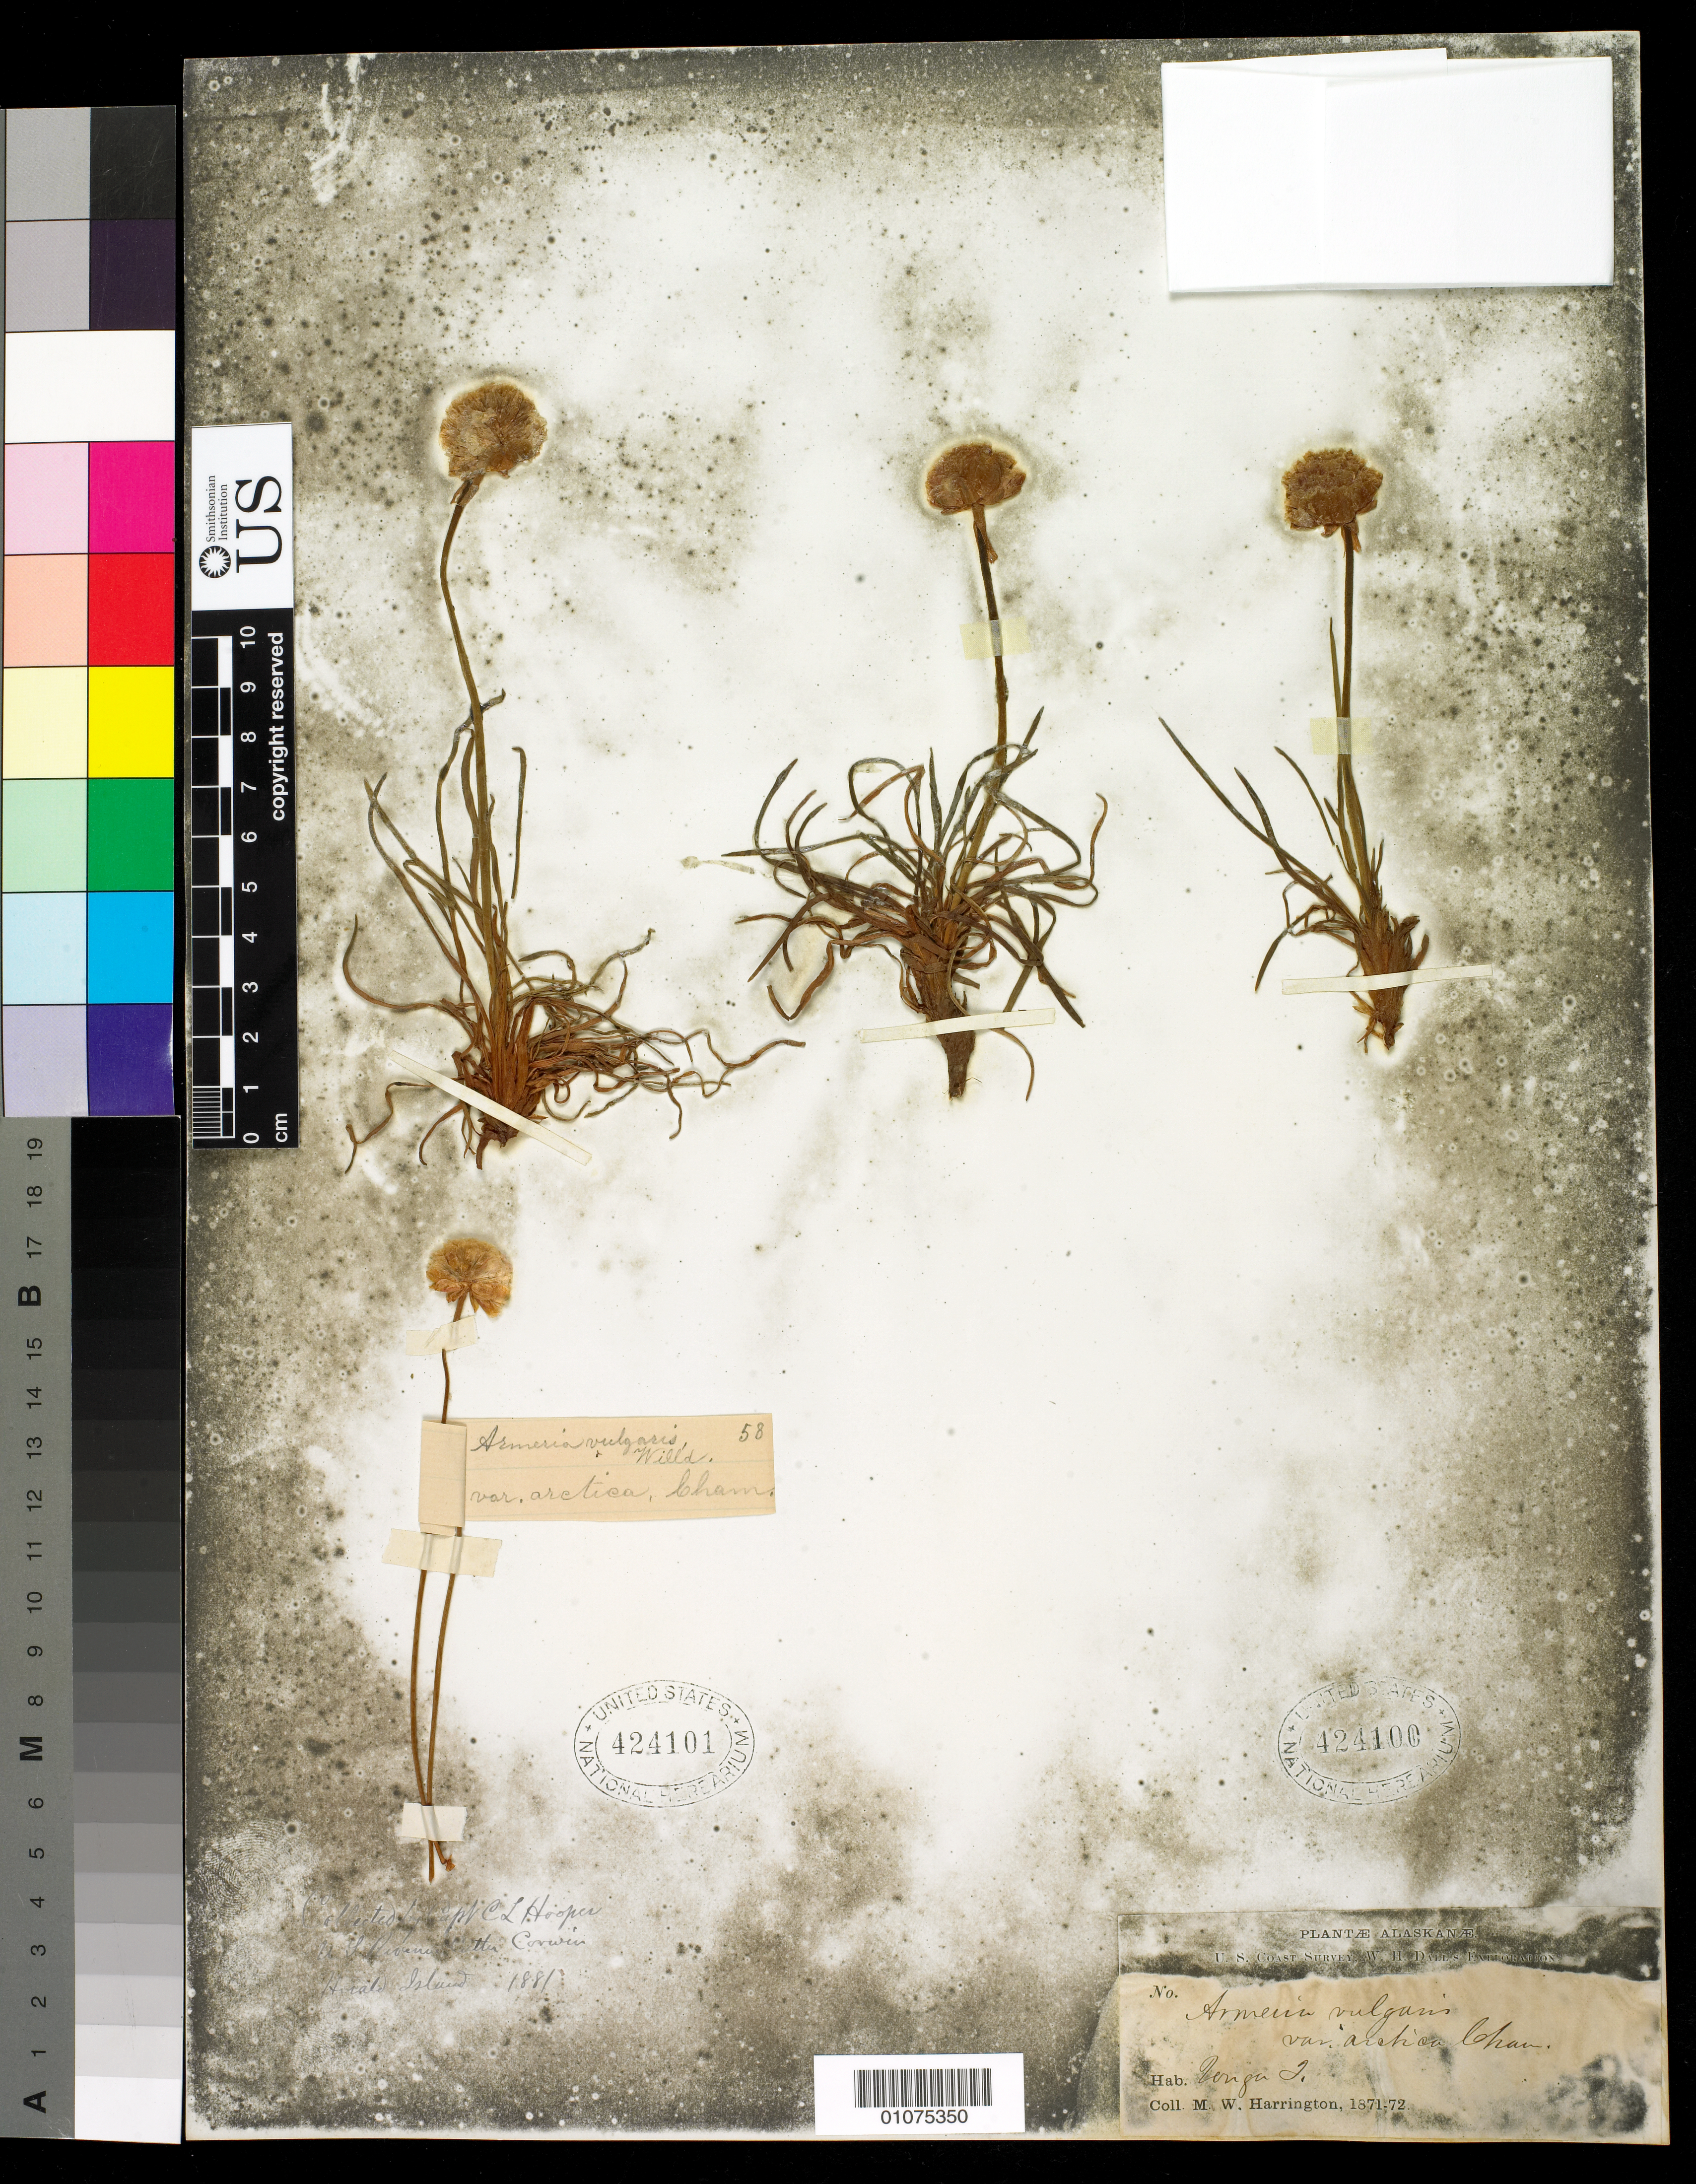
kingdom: Plantae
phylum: Tracheophyta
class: Magnoliopsida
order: Caryophyllales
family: Plumbaginaceae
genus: Armeria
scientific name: Armeria maritima subsp. sibirica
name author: (Turcz. ex Boiss.) Nyman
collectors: M. W. Harrington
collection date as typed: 1871 to -- --- 1872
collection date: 1871/1872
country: United States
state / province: Alaska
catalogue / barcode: US 424101